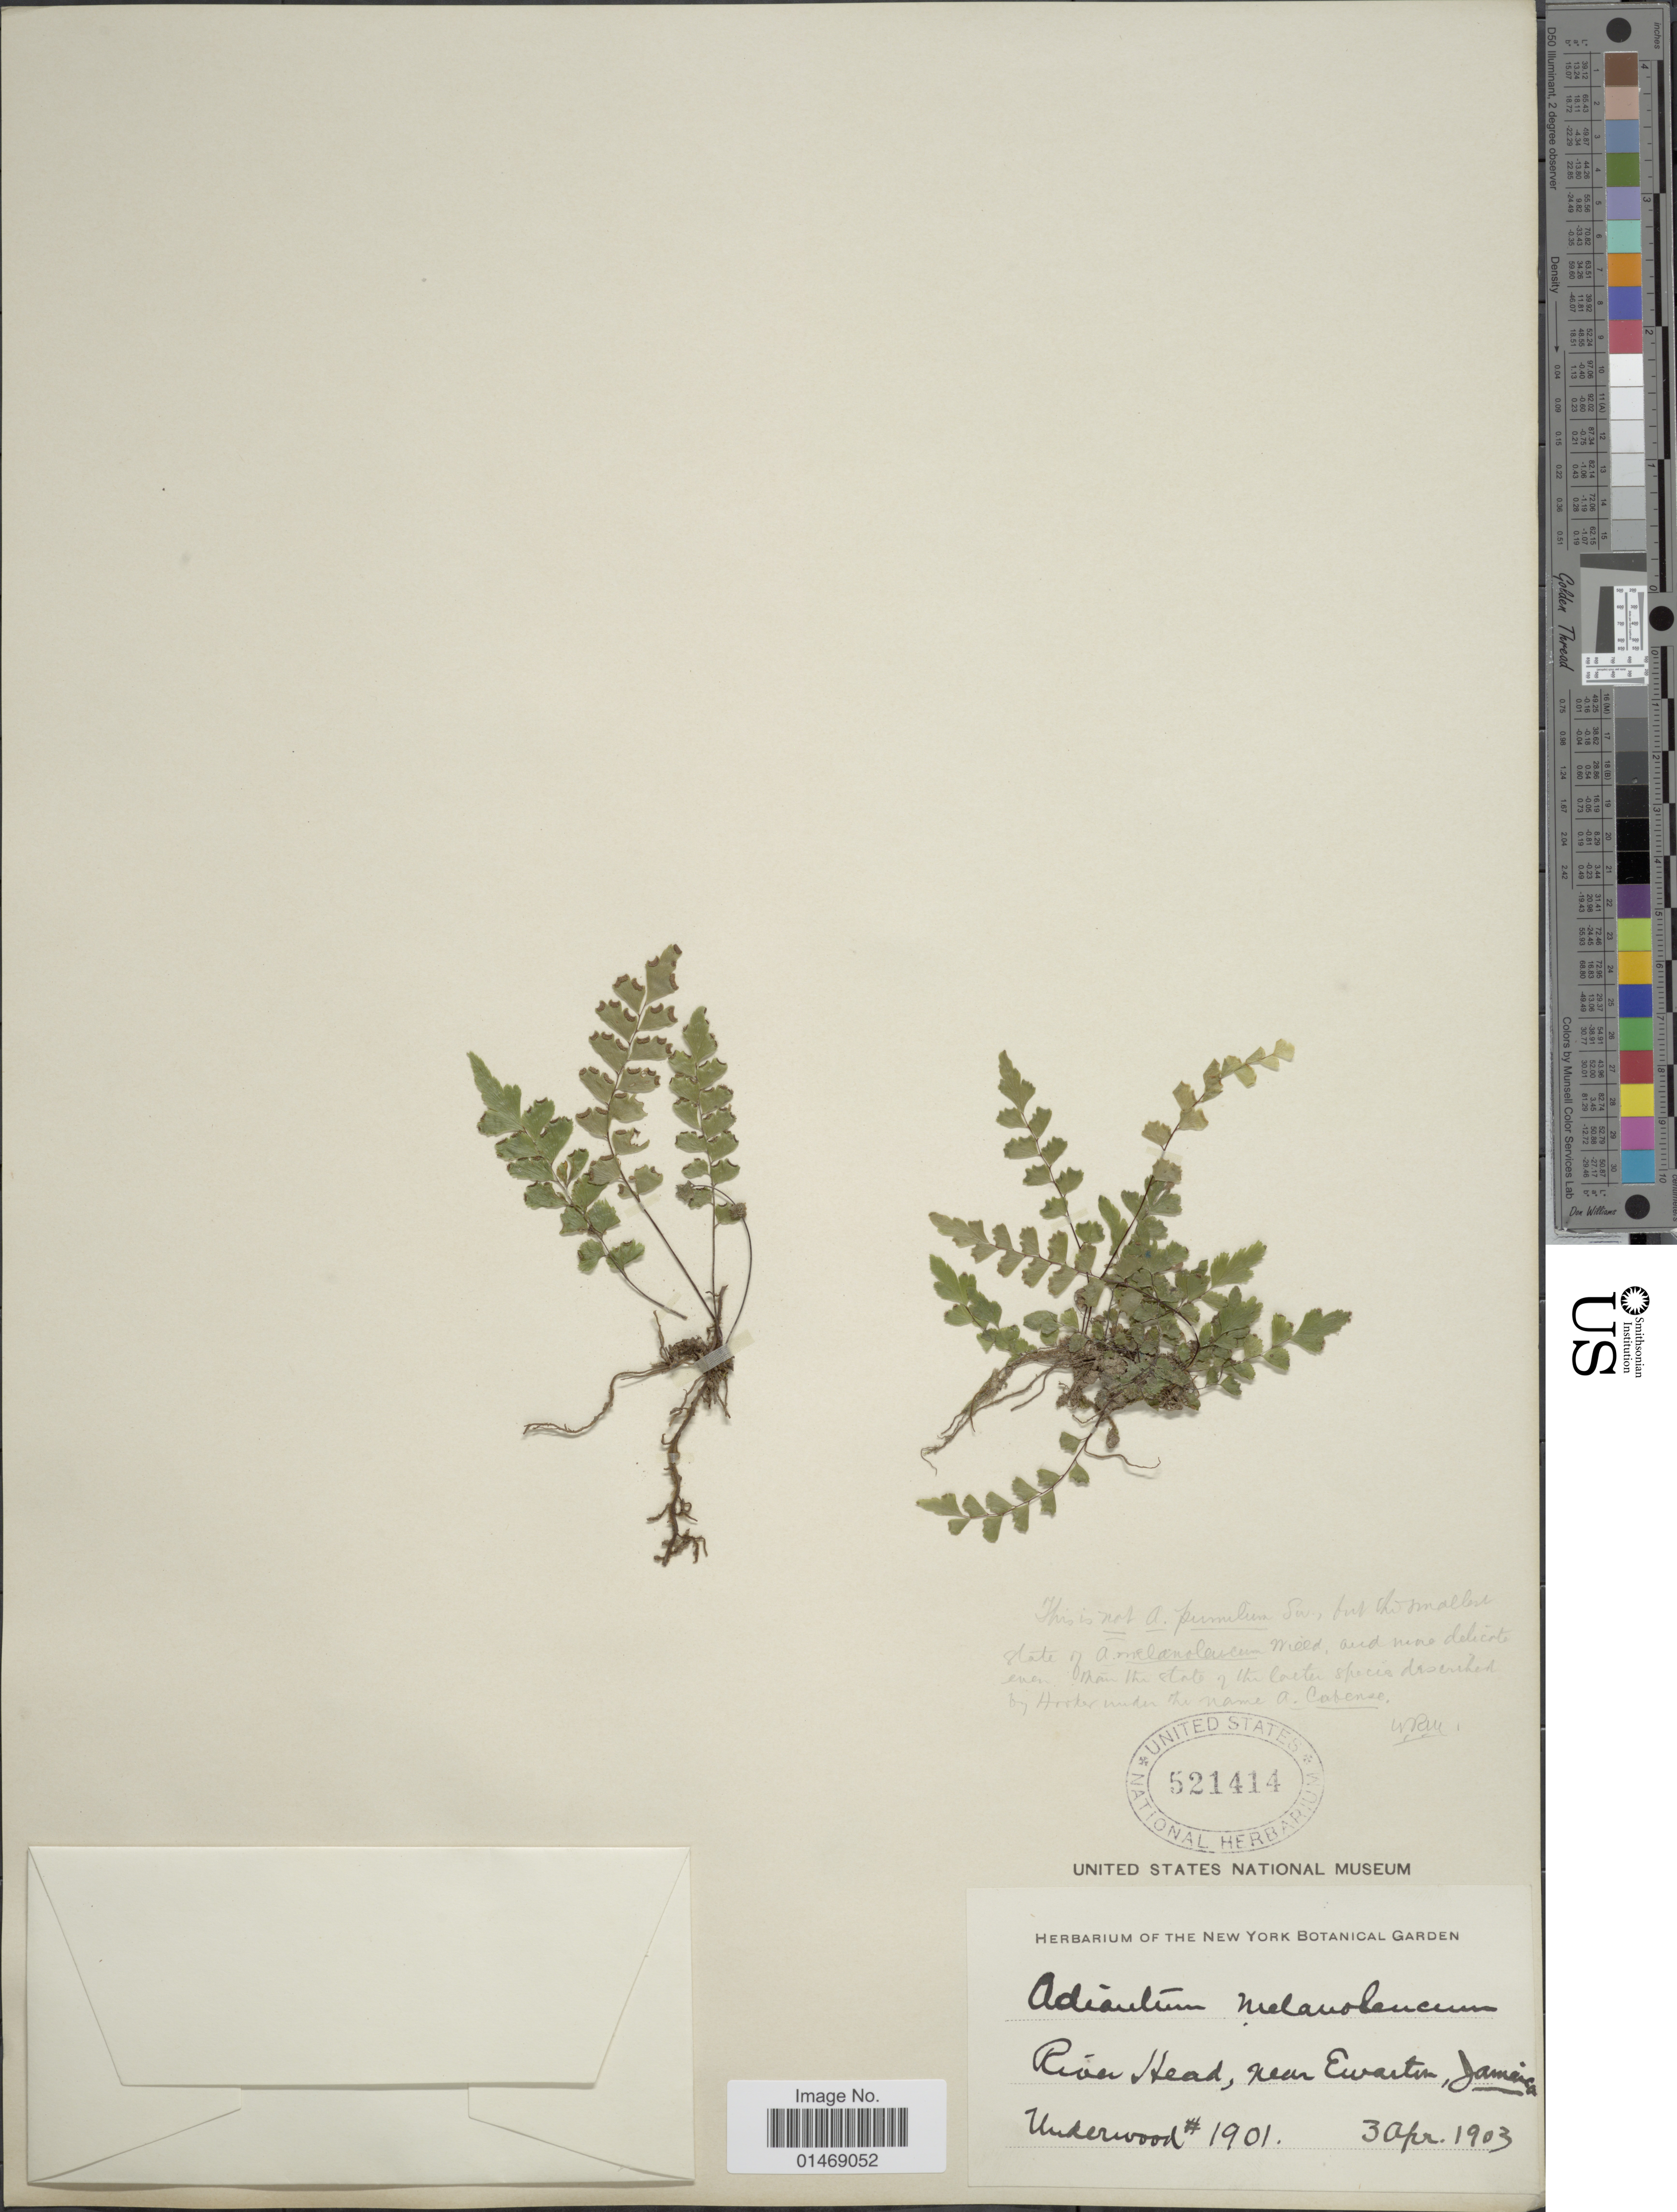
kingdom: Plantae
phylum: Tracheophyta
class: Polypodiopsida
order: Polypodiales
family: Pteridaceae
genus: Adiantum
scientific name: Adiantum melanoleucum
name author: Willd.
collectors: -- Underwood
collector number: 1901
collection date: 1903-04-03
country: Jamaica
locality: River Head, near Ewarton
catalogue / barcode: US 521414